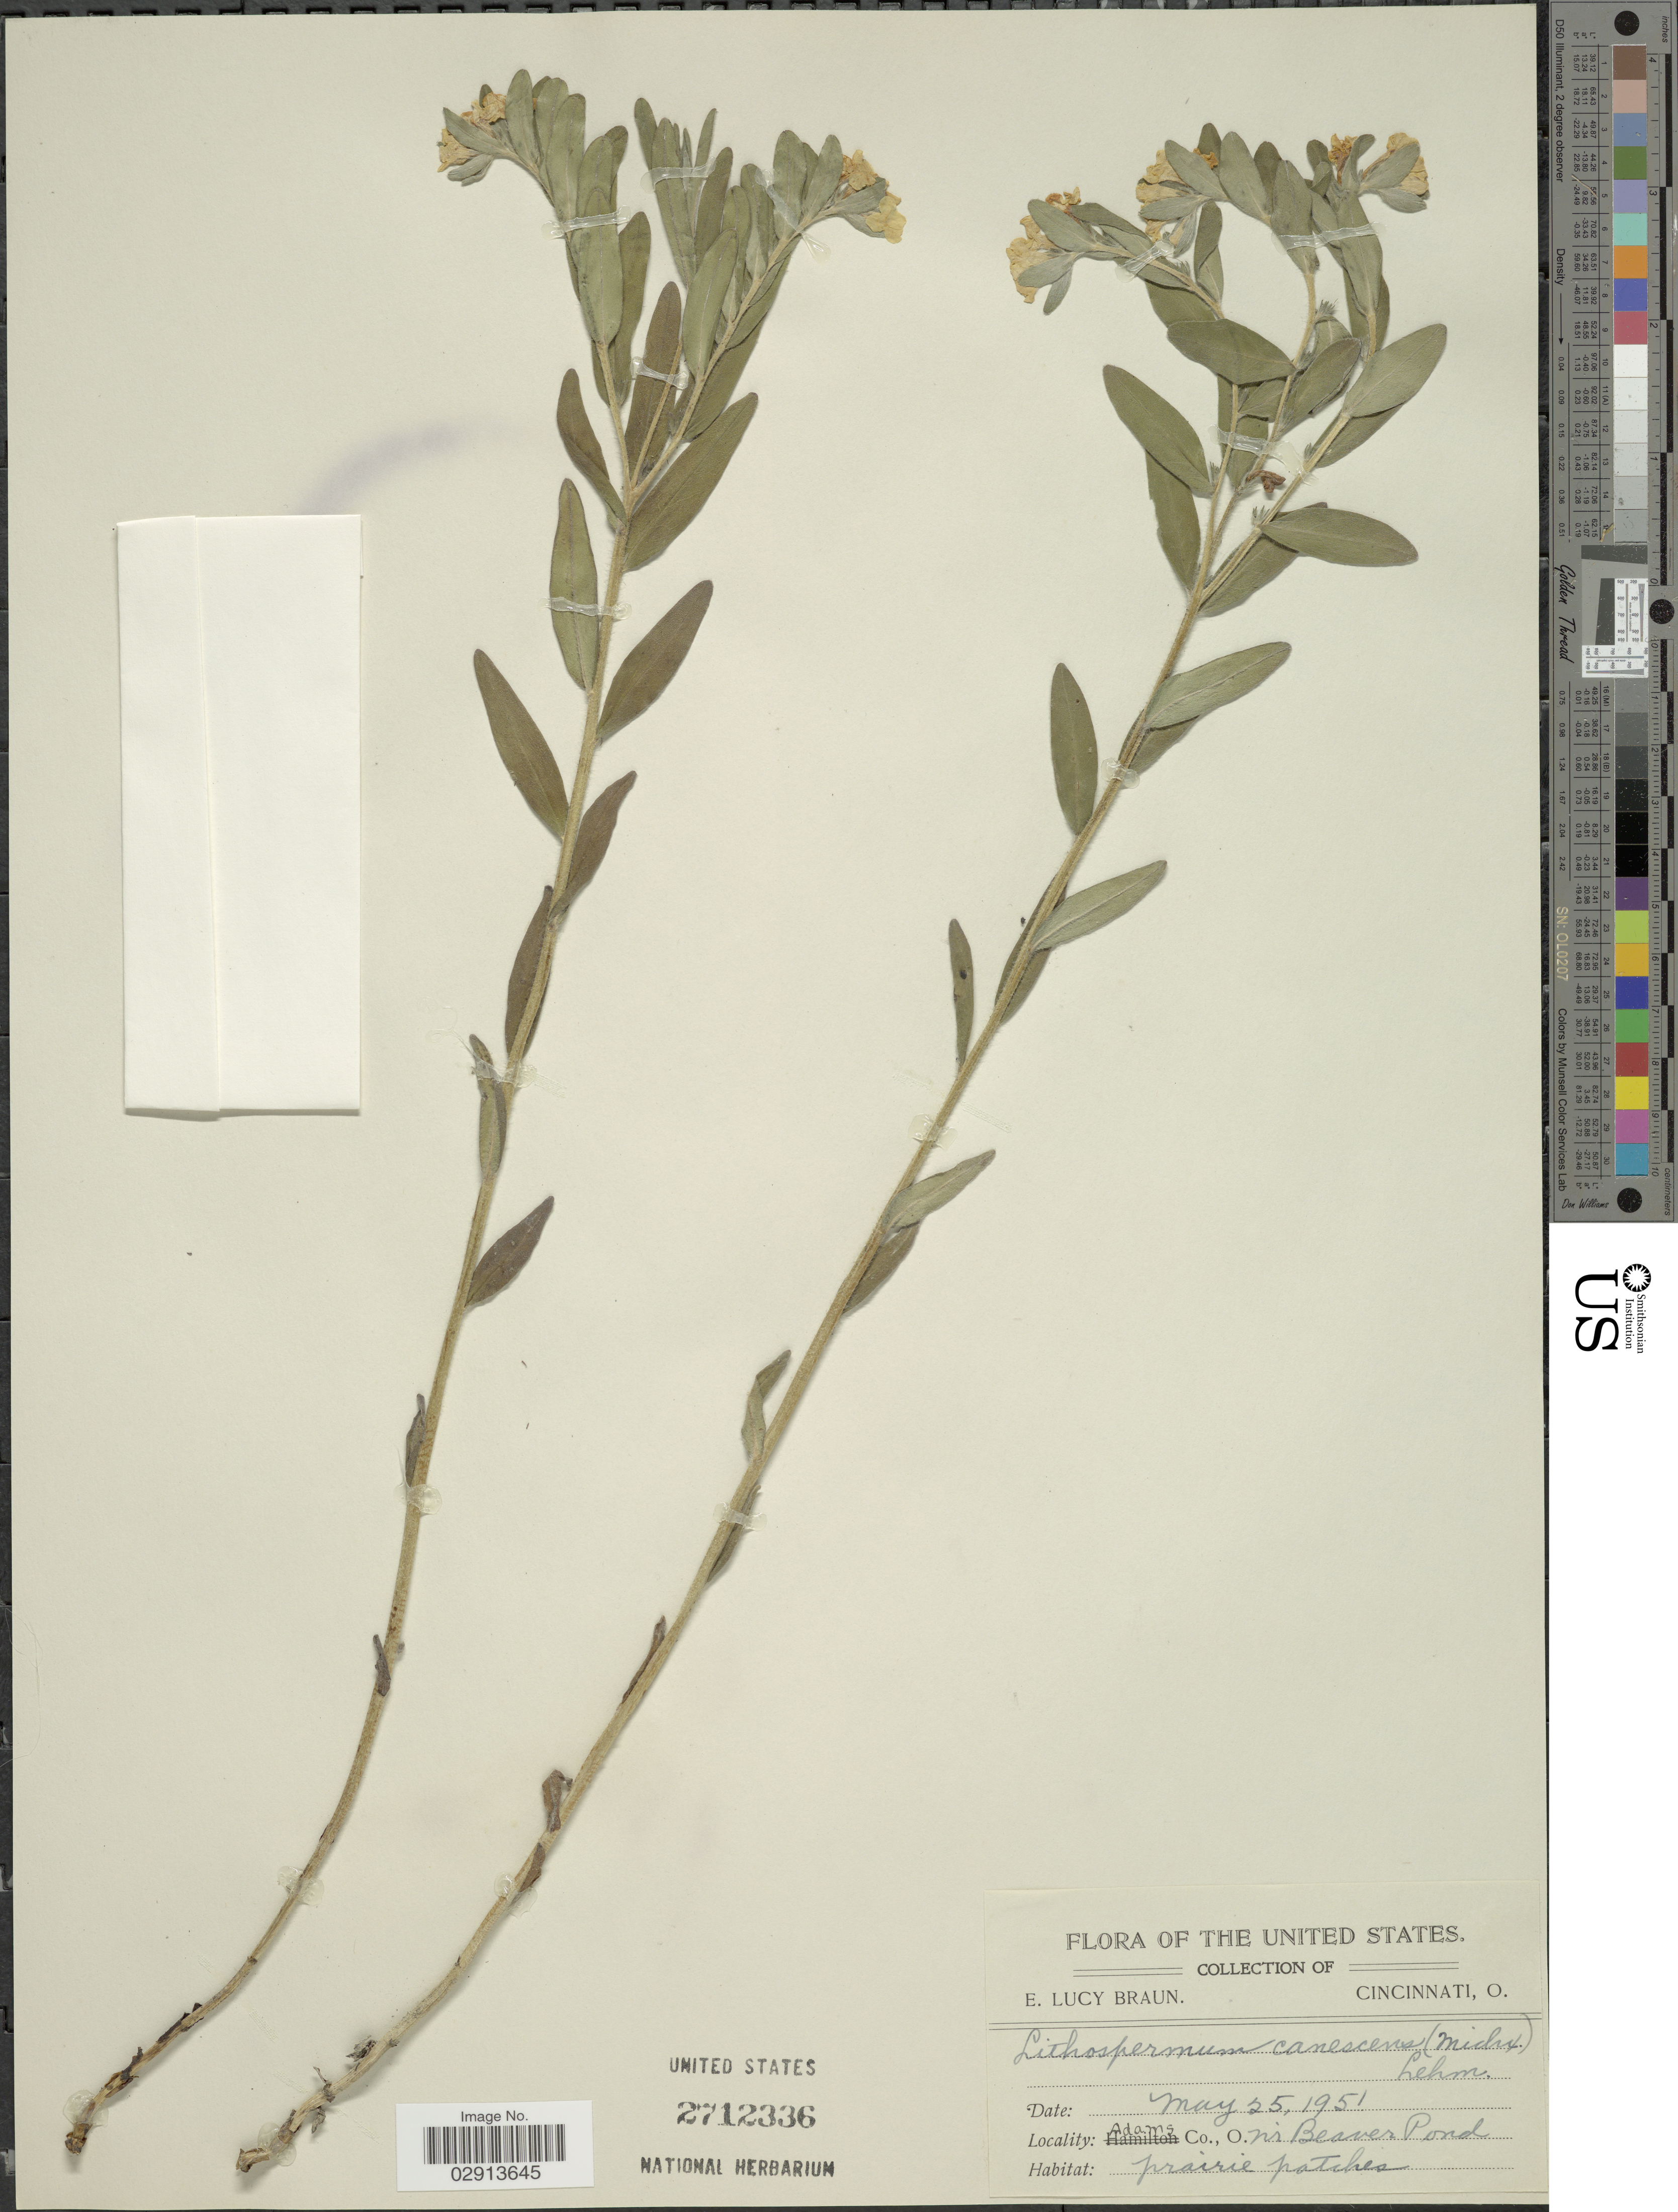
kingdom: Plantae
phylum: Tracheophyta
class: Magnoliopsida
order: Boraginales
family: Boraginaceae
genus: Lithospermum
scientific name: Lithospermum canescens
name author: (Michx.) Lehm.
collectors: E. L. Braun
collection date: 1951-05-25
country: United States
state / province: Ohio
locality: Adams Co., nr Beaver Pond.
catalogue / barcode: US 2712336